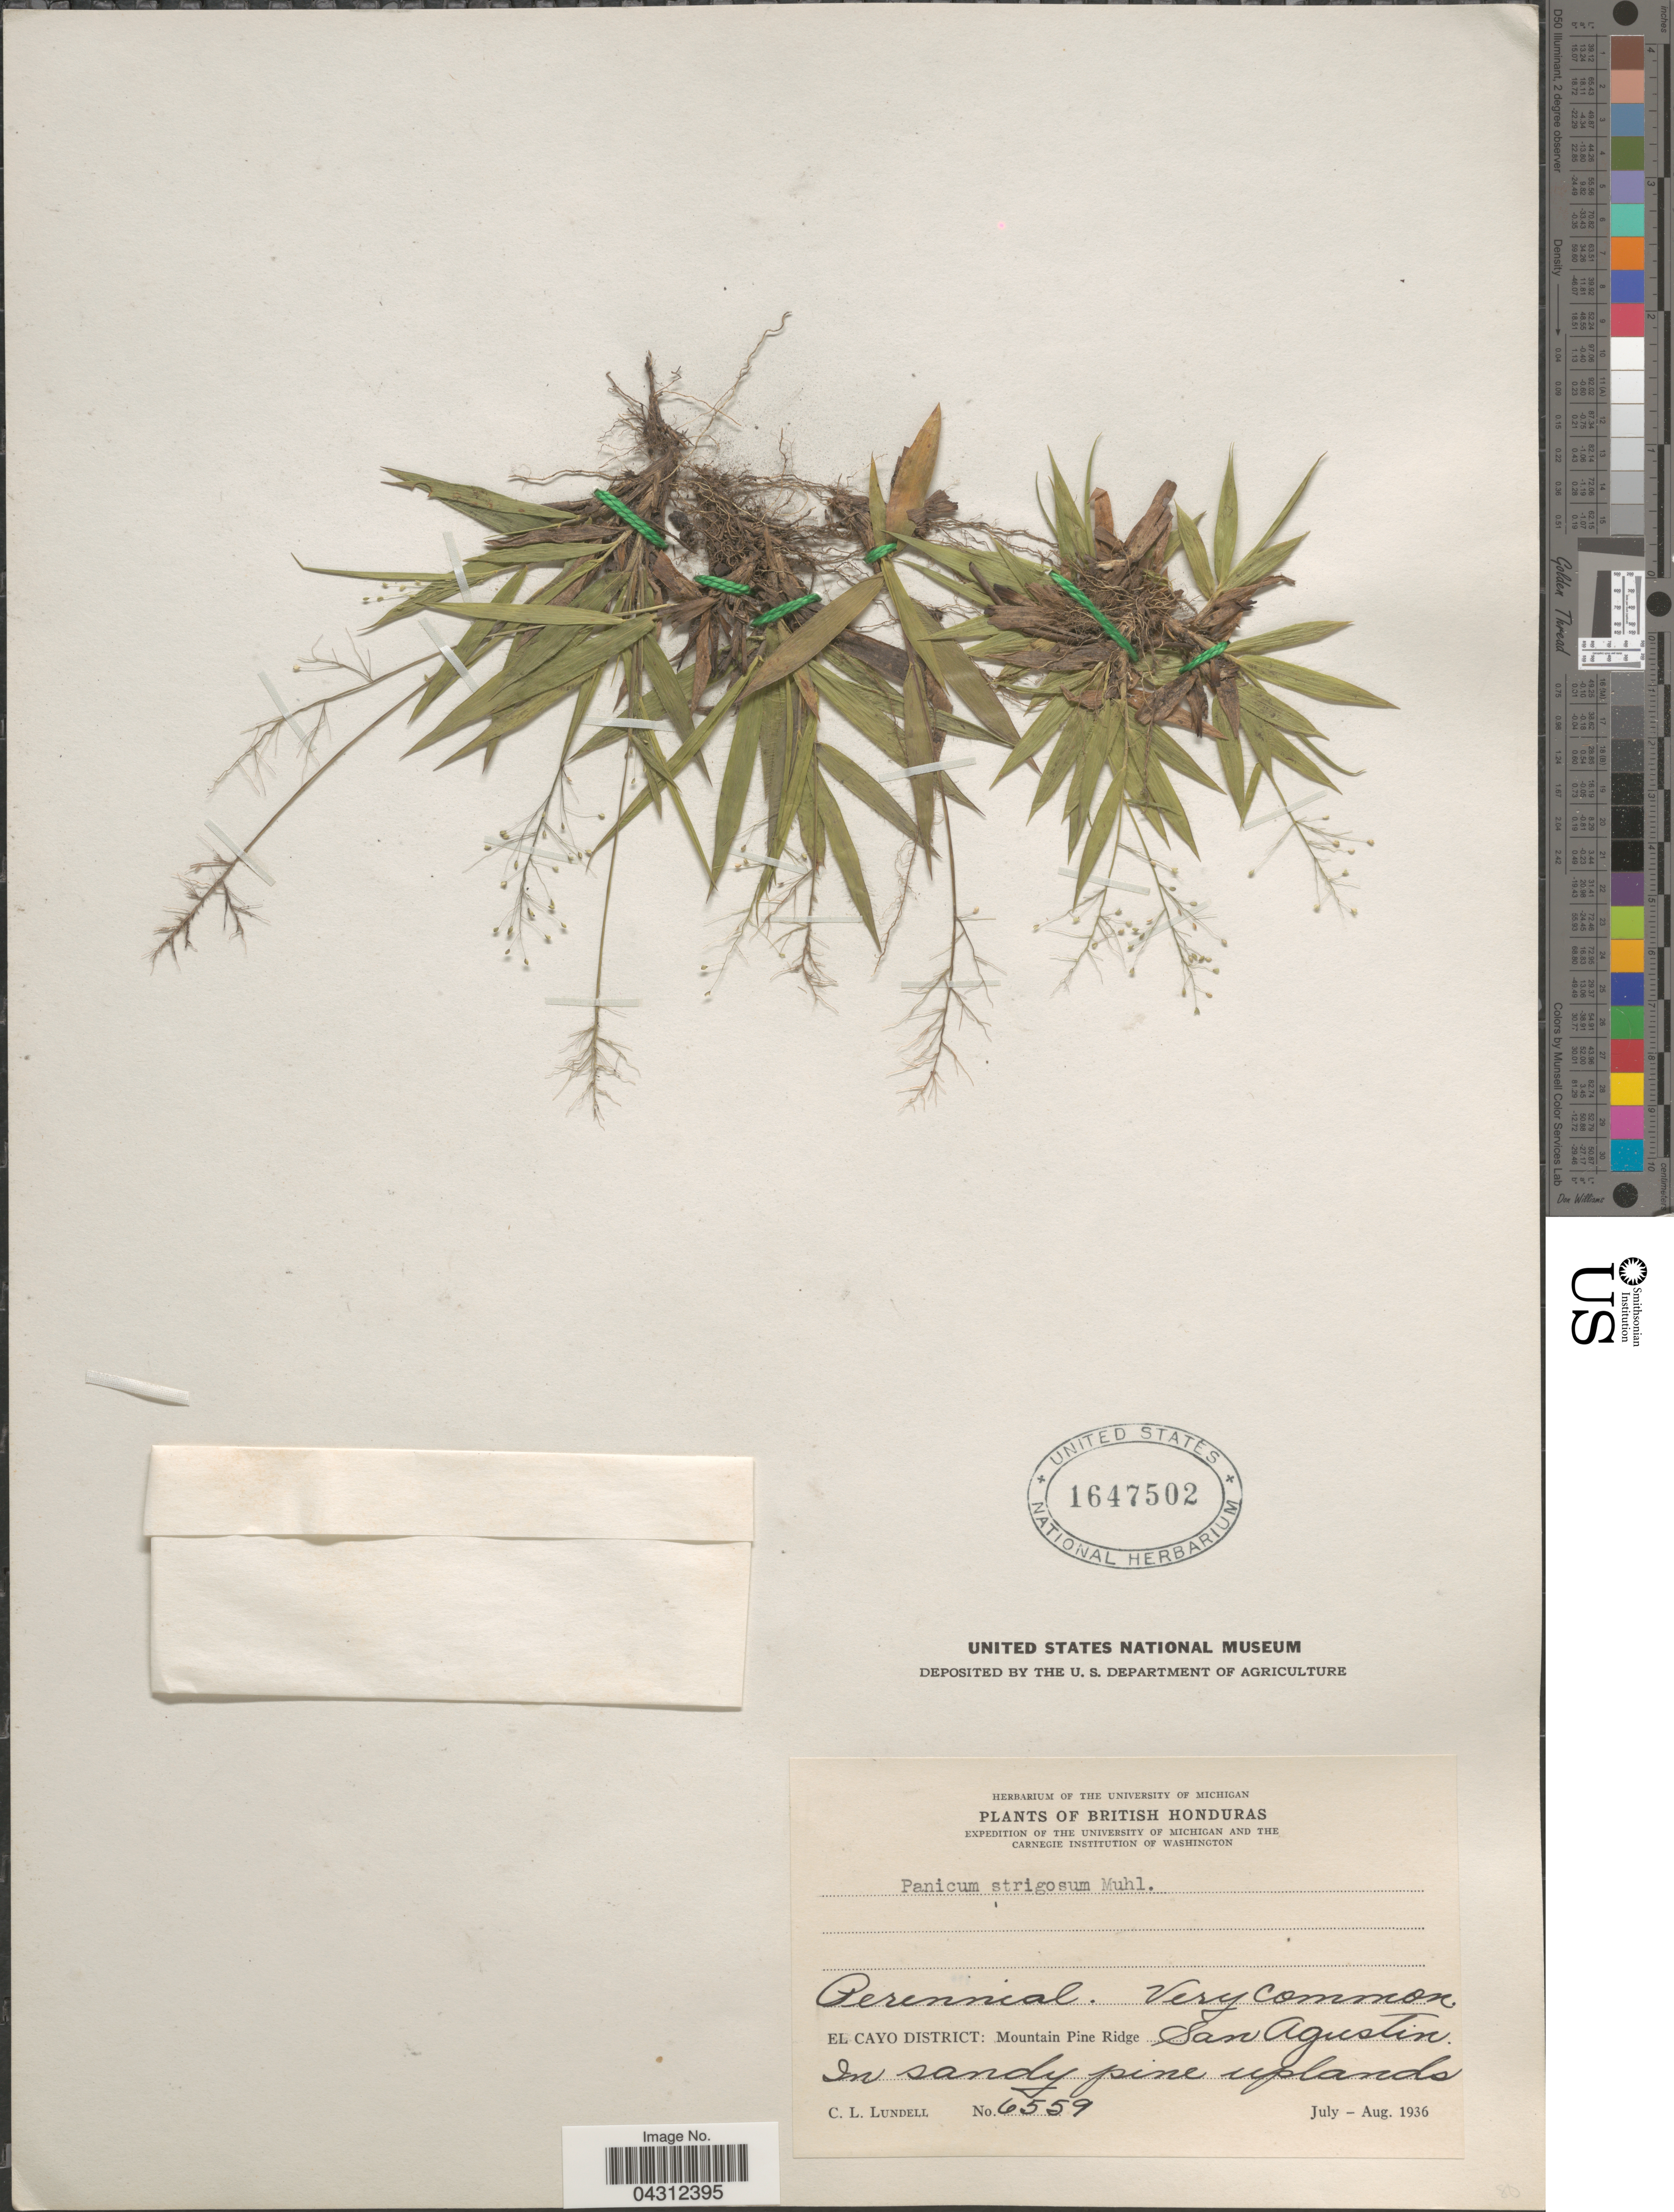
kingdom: Plantae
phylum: Tracheophyta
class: Liliopsida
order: Poales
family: Poaceae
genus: Dichanthelium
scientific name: Dichanthelium strigosum var. glabrescens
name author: (Griseb.) Freckmann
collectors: C. L. Lundell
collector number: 6559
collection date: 1936-07/1936-08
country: Belize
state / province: Cayo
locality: British Honduras. Expedition of the University of Michigan and the Carnegie Institution of Washington. El Cayo District: Mountain Pine Ridge. San Agustin.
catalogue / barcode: US 1647502